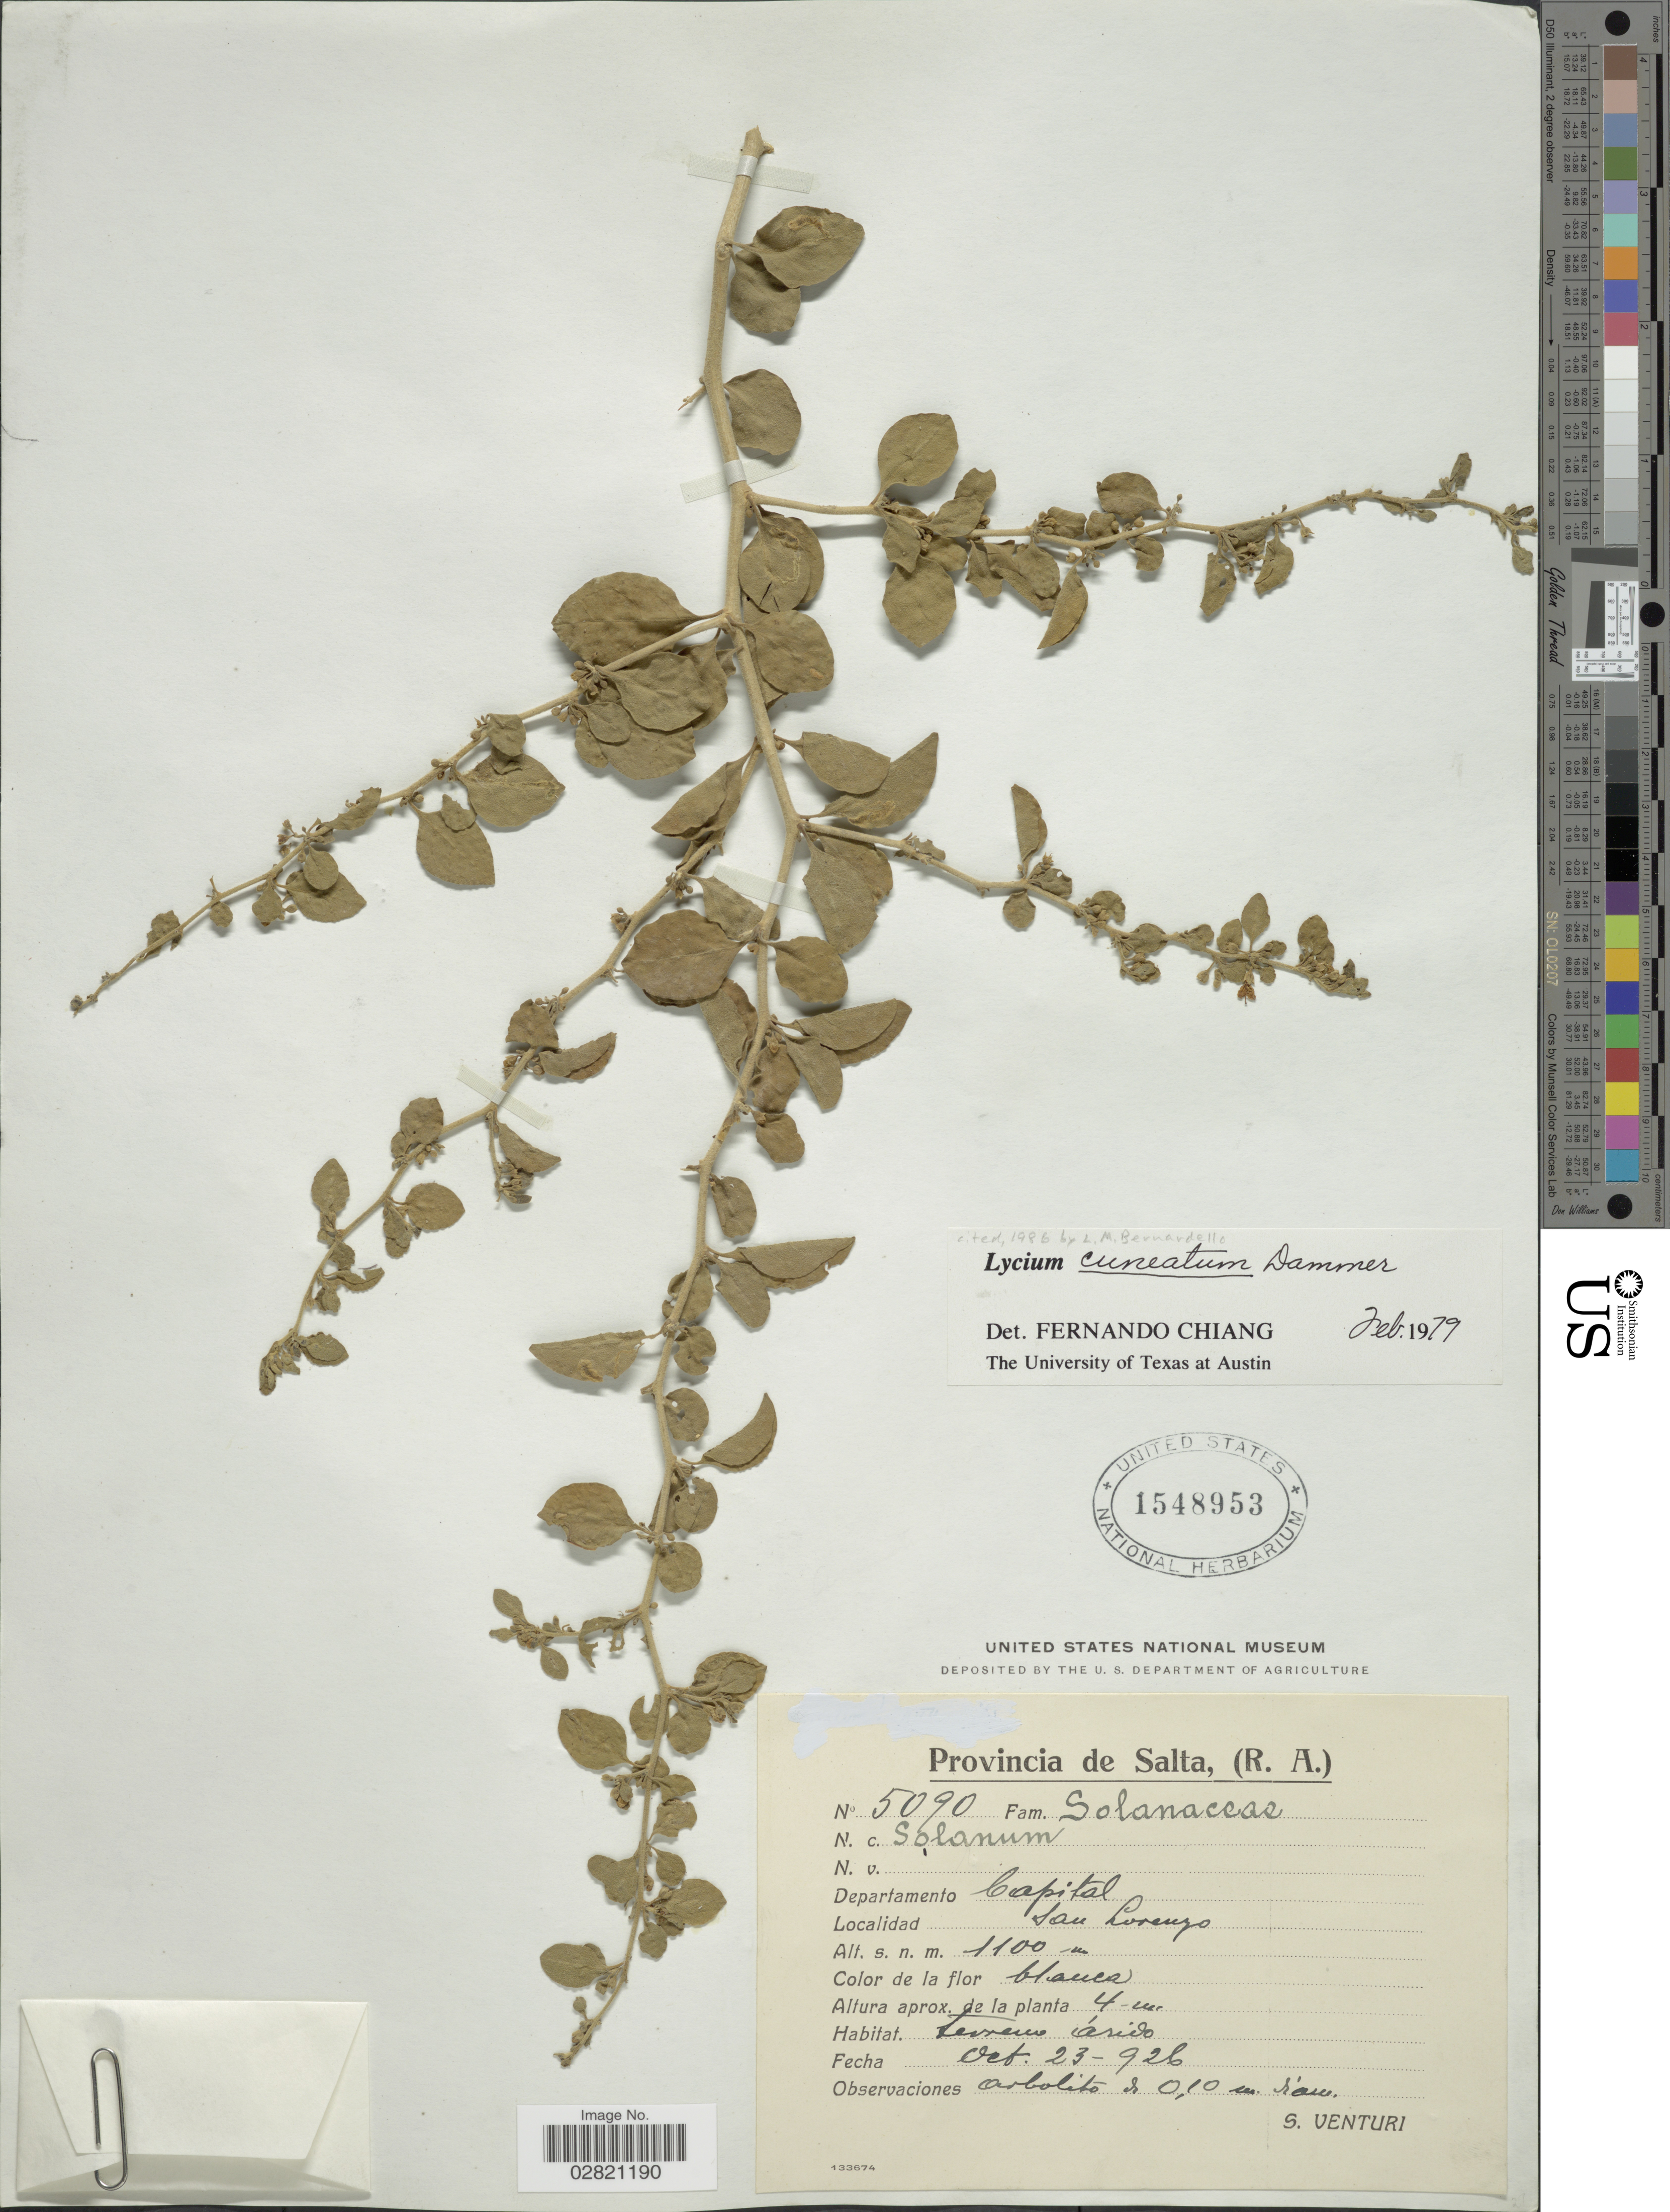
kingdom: Plantae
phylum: Tracheophyta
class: Magnoliopsida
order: Solanales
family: Solanaceae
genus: Lycium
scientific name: Lycium cuneatum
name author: Dammer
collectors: S. Venturi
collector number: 5090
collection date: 1926-10-23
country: Argentina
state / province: Salta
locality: Departamento Capital, San Lorenzo.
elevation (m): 1100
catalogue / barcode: US 1548953